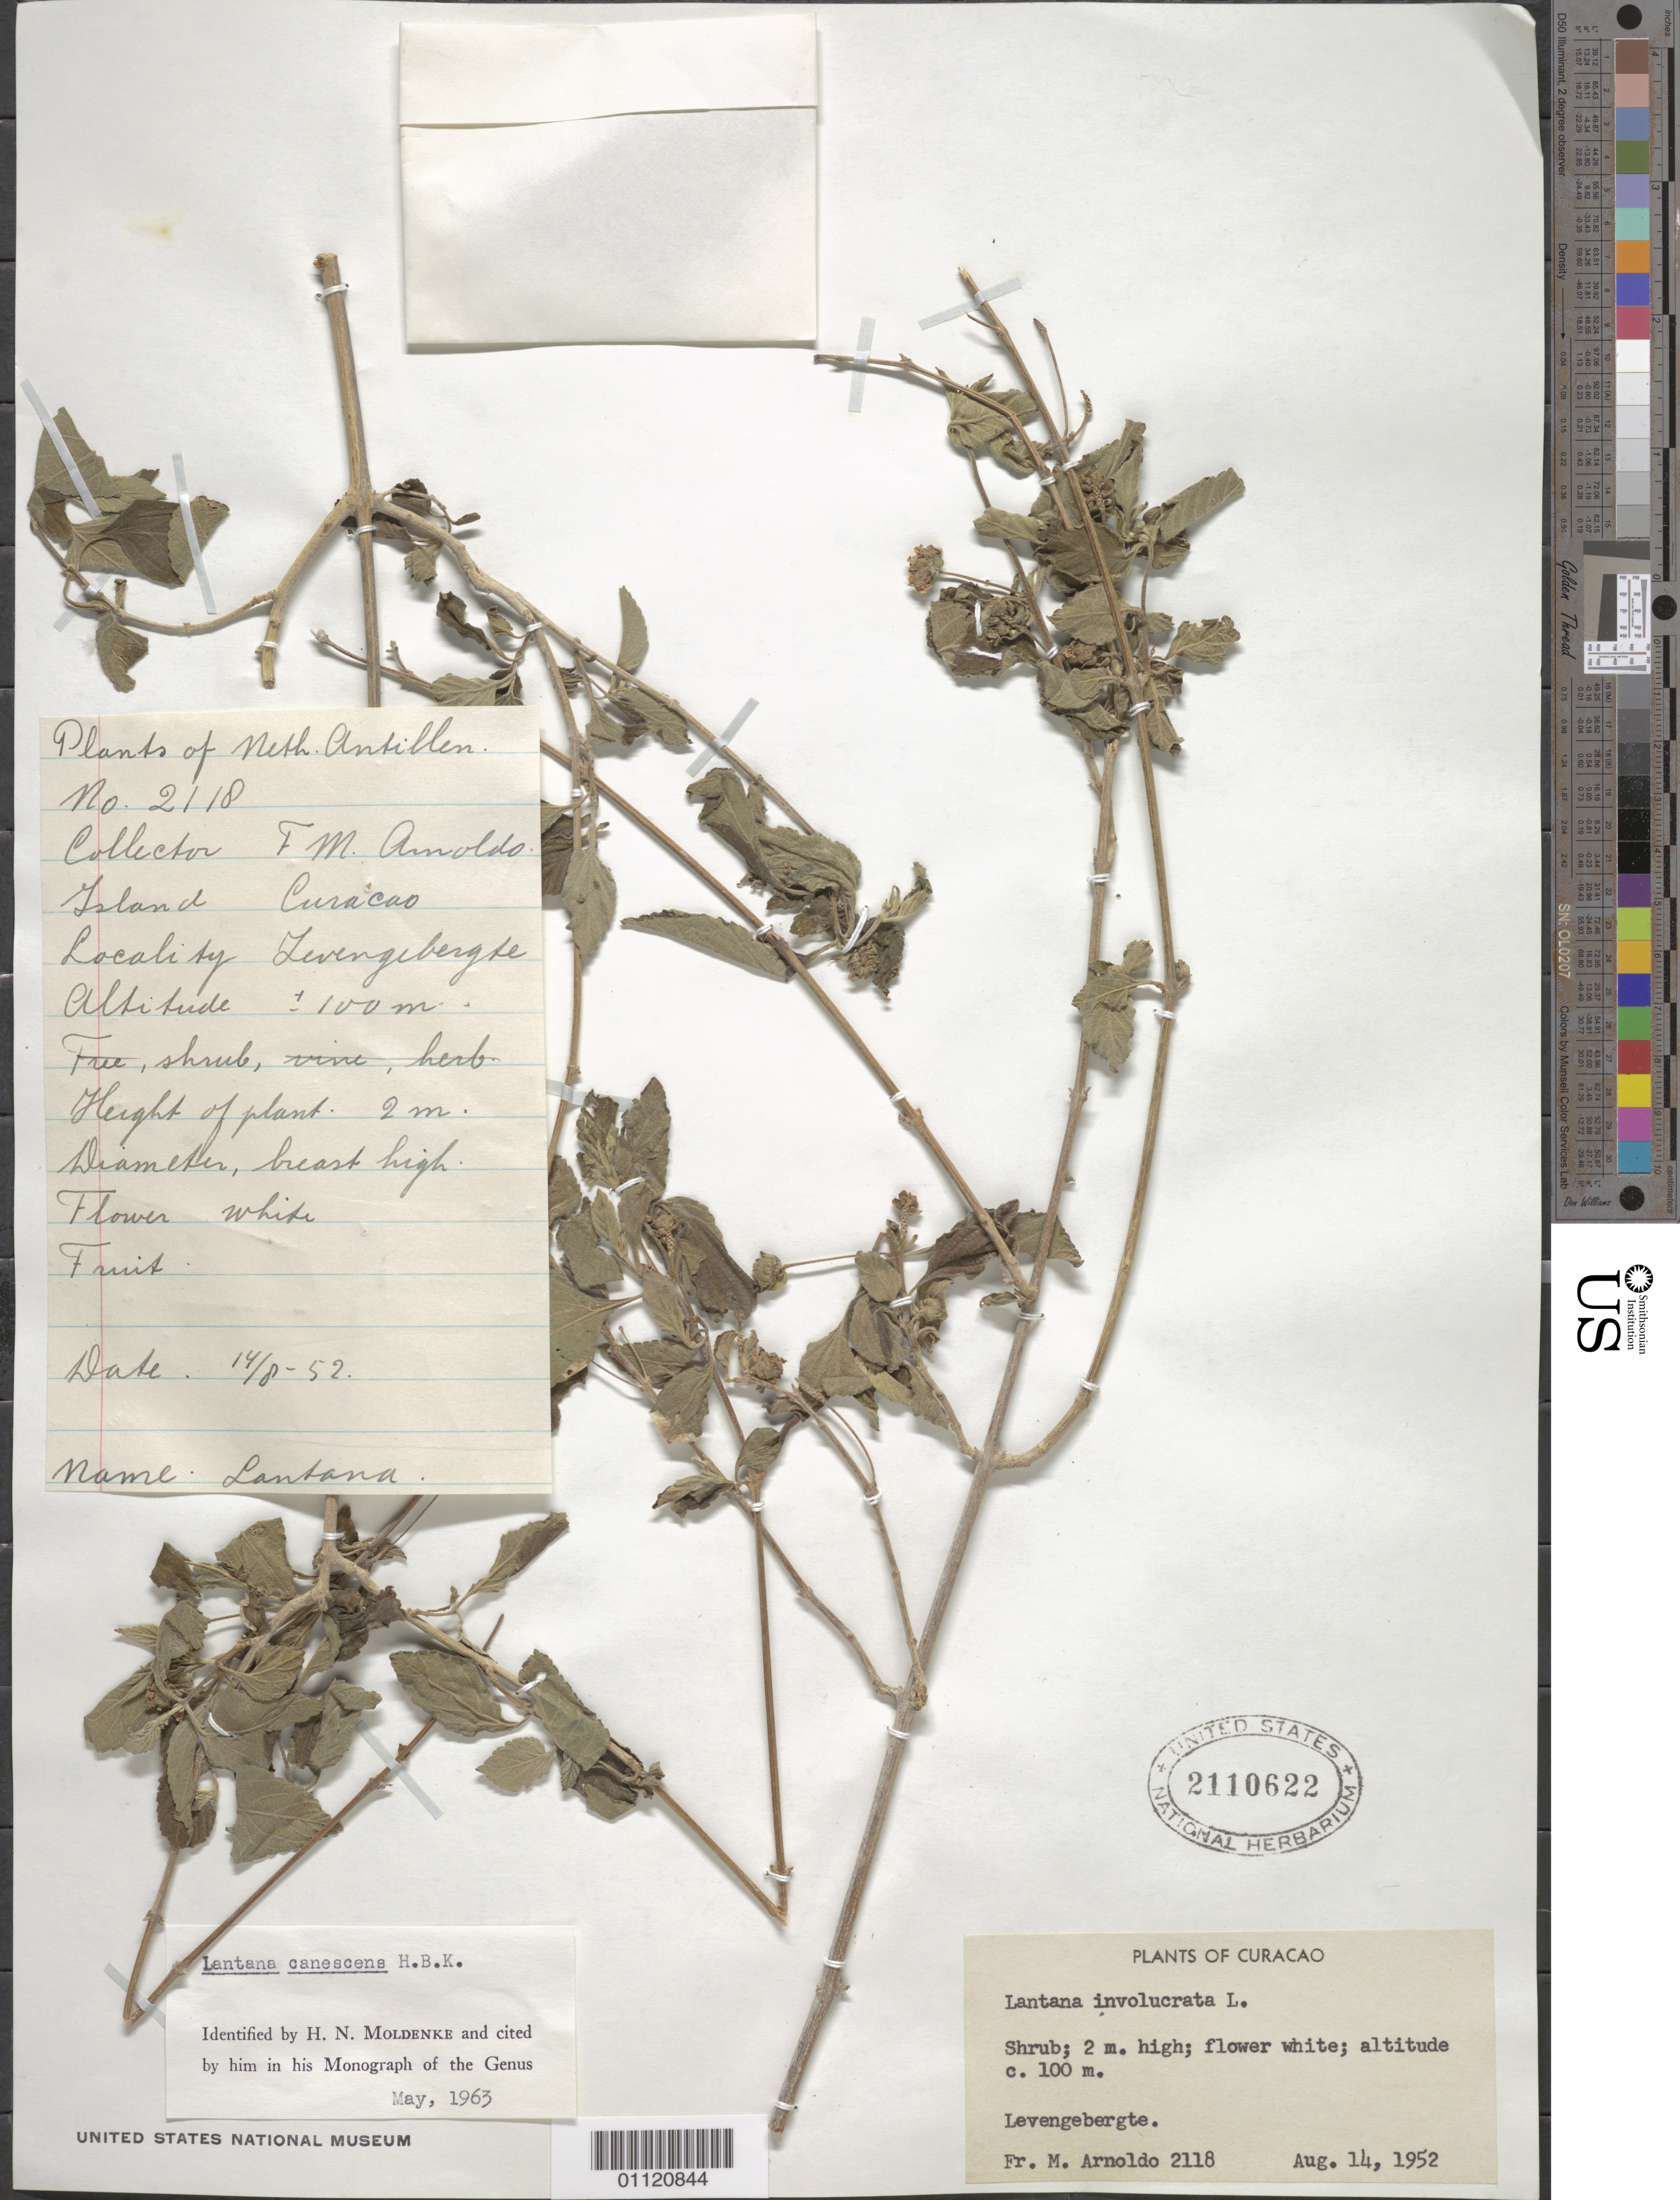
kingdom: Plantae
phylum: Tracheophyta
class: Magnoliopsida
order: Lamiales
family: Verbenaceae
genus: Lantana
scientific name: Lantana canescens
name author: Kunth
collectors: N. Arnoldo-Broeders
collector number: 2118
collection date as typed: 14 Aug 1952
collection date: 1952-08-14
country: Curaçao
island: Curaçao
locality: Levengebergte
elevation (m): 100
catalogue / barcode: US 2110622